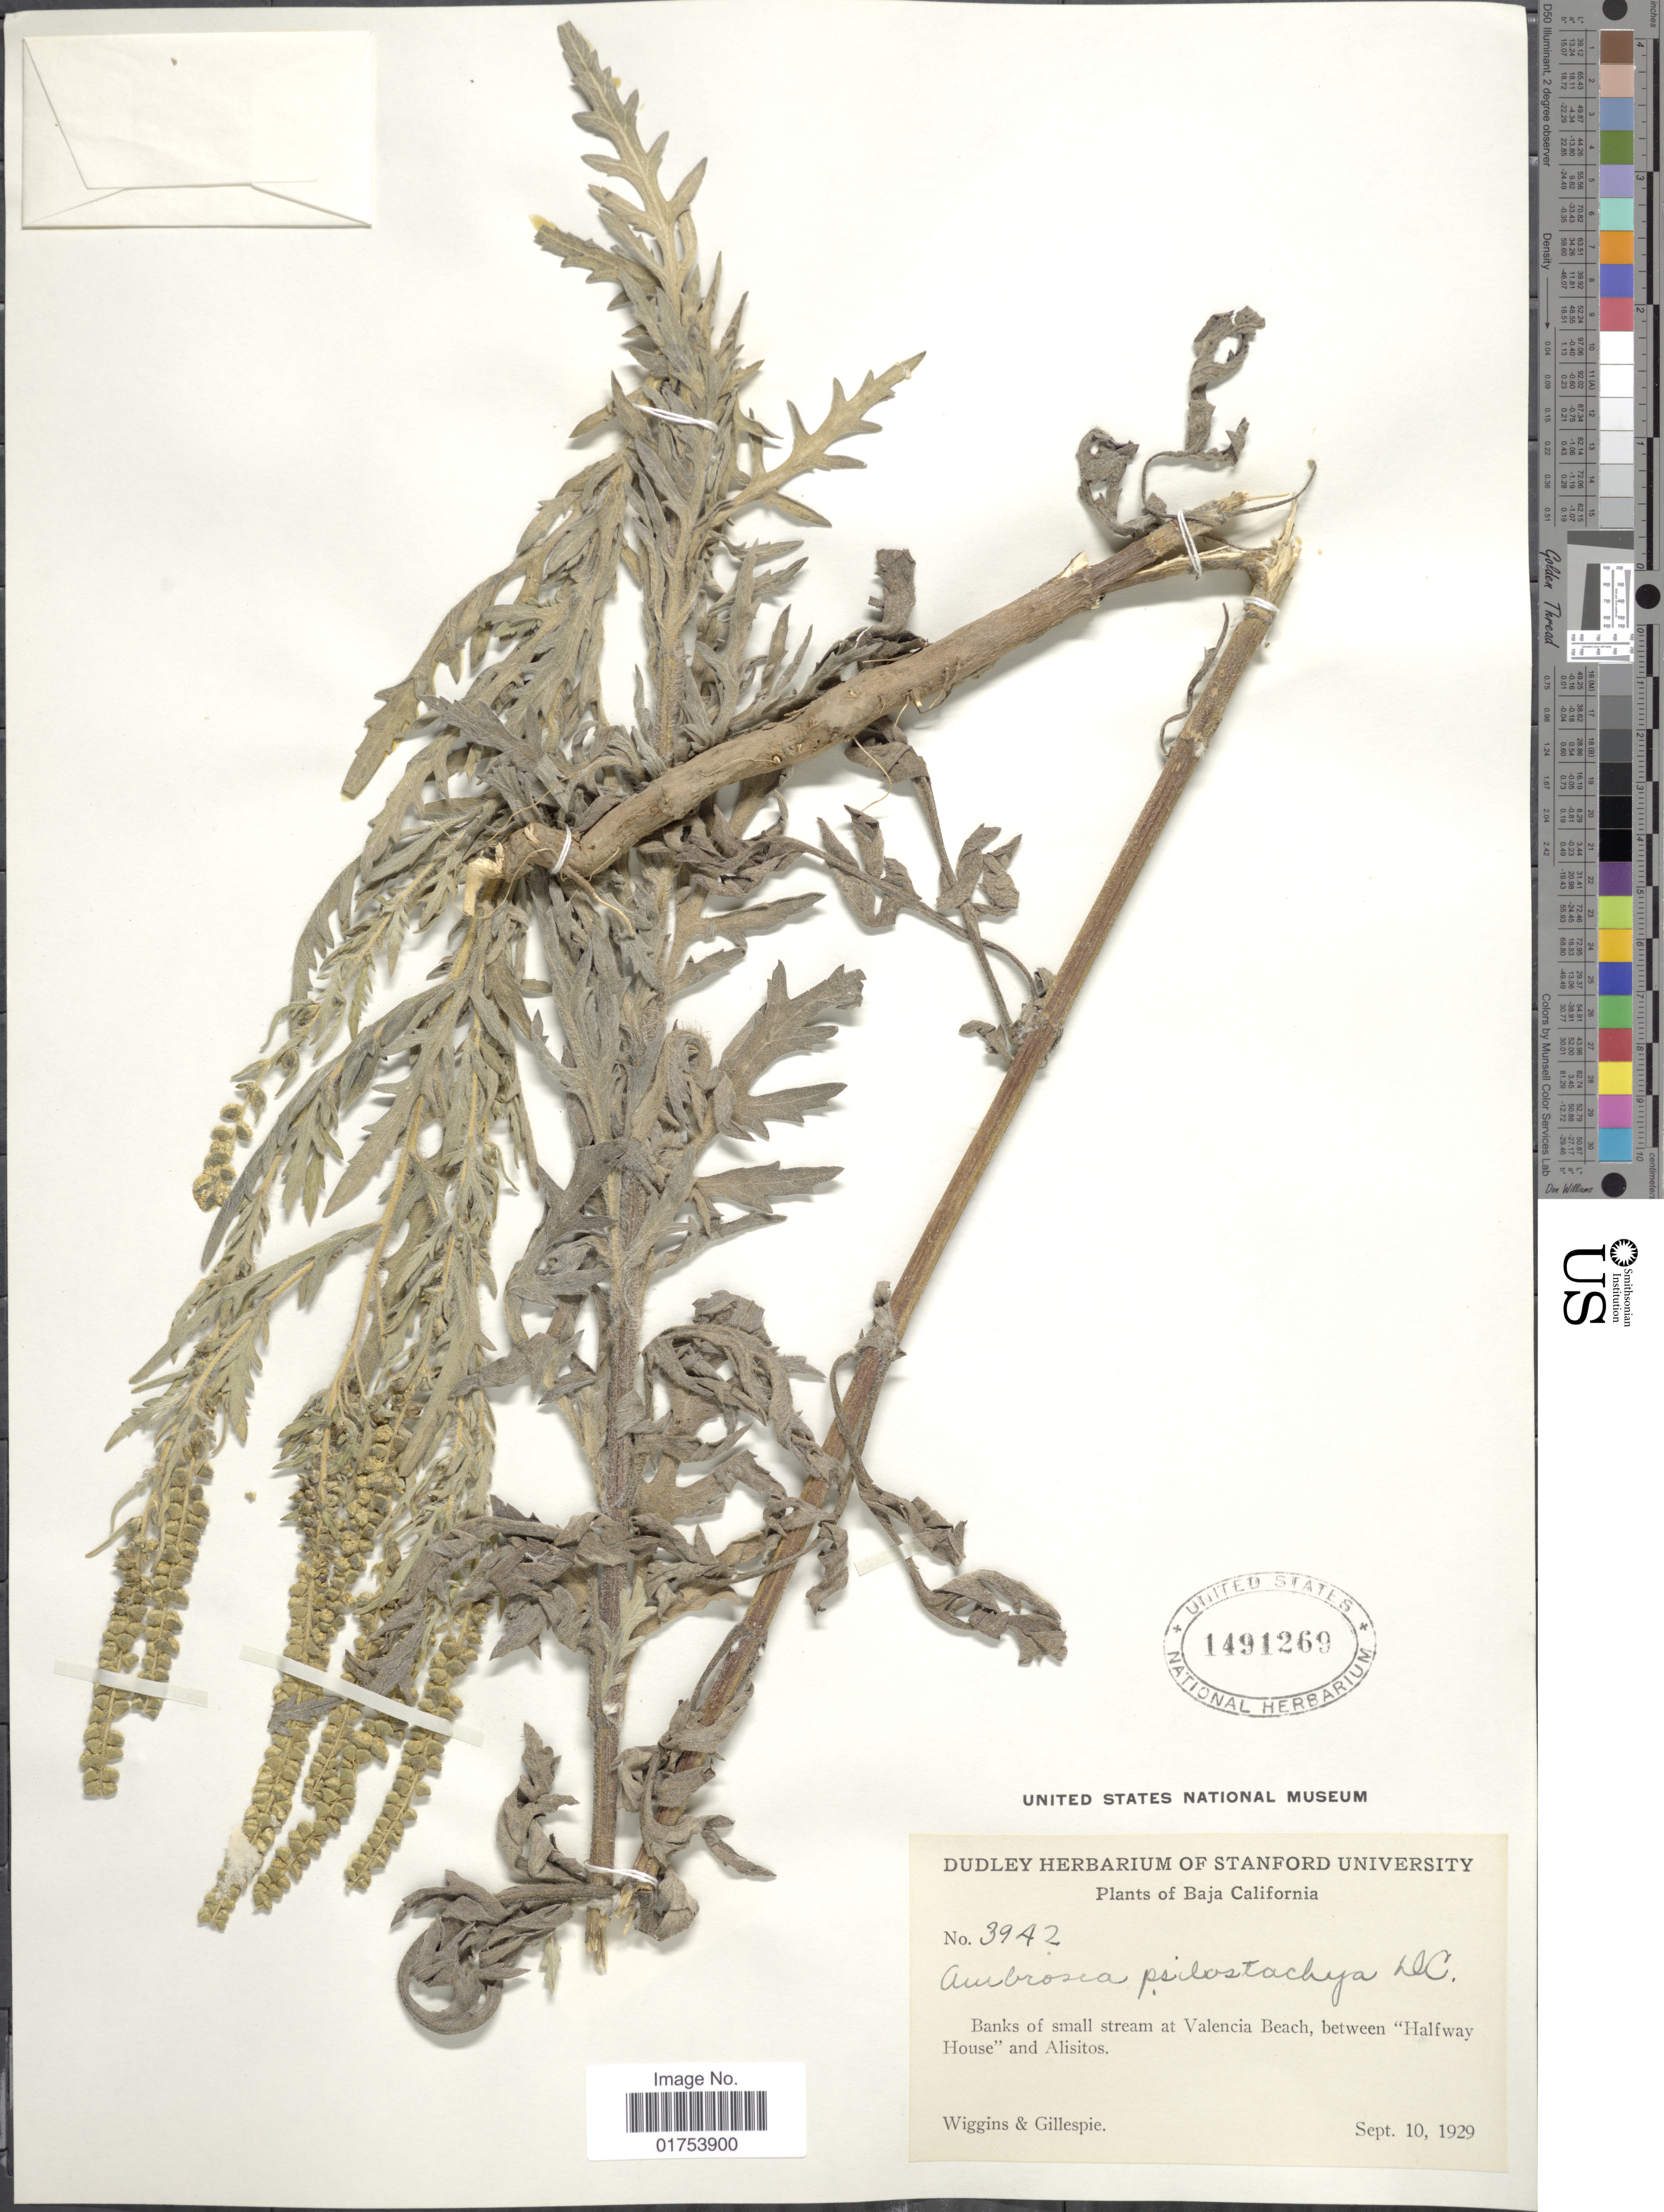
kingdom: Plantae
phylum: Tracheophyta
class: Magnoliopsida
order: Asterales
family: Asteraceae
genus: Ambrosia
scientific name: Ambrosia psilostachya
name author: DC.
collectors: -- Wiggins & -- Gillespie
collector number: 3942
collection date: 1929-09-10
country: Mexico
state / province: Baja California Norte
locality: Banks of small stream at Valencia Beach, between "Halfway House" and Alisitos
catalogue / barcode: US 1491269